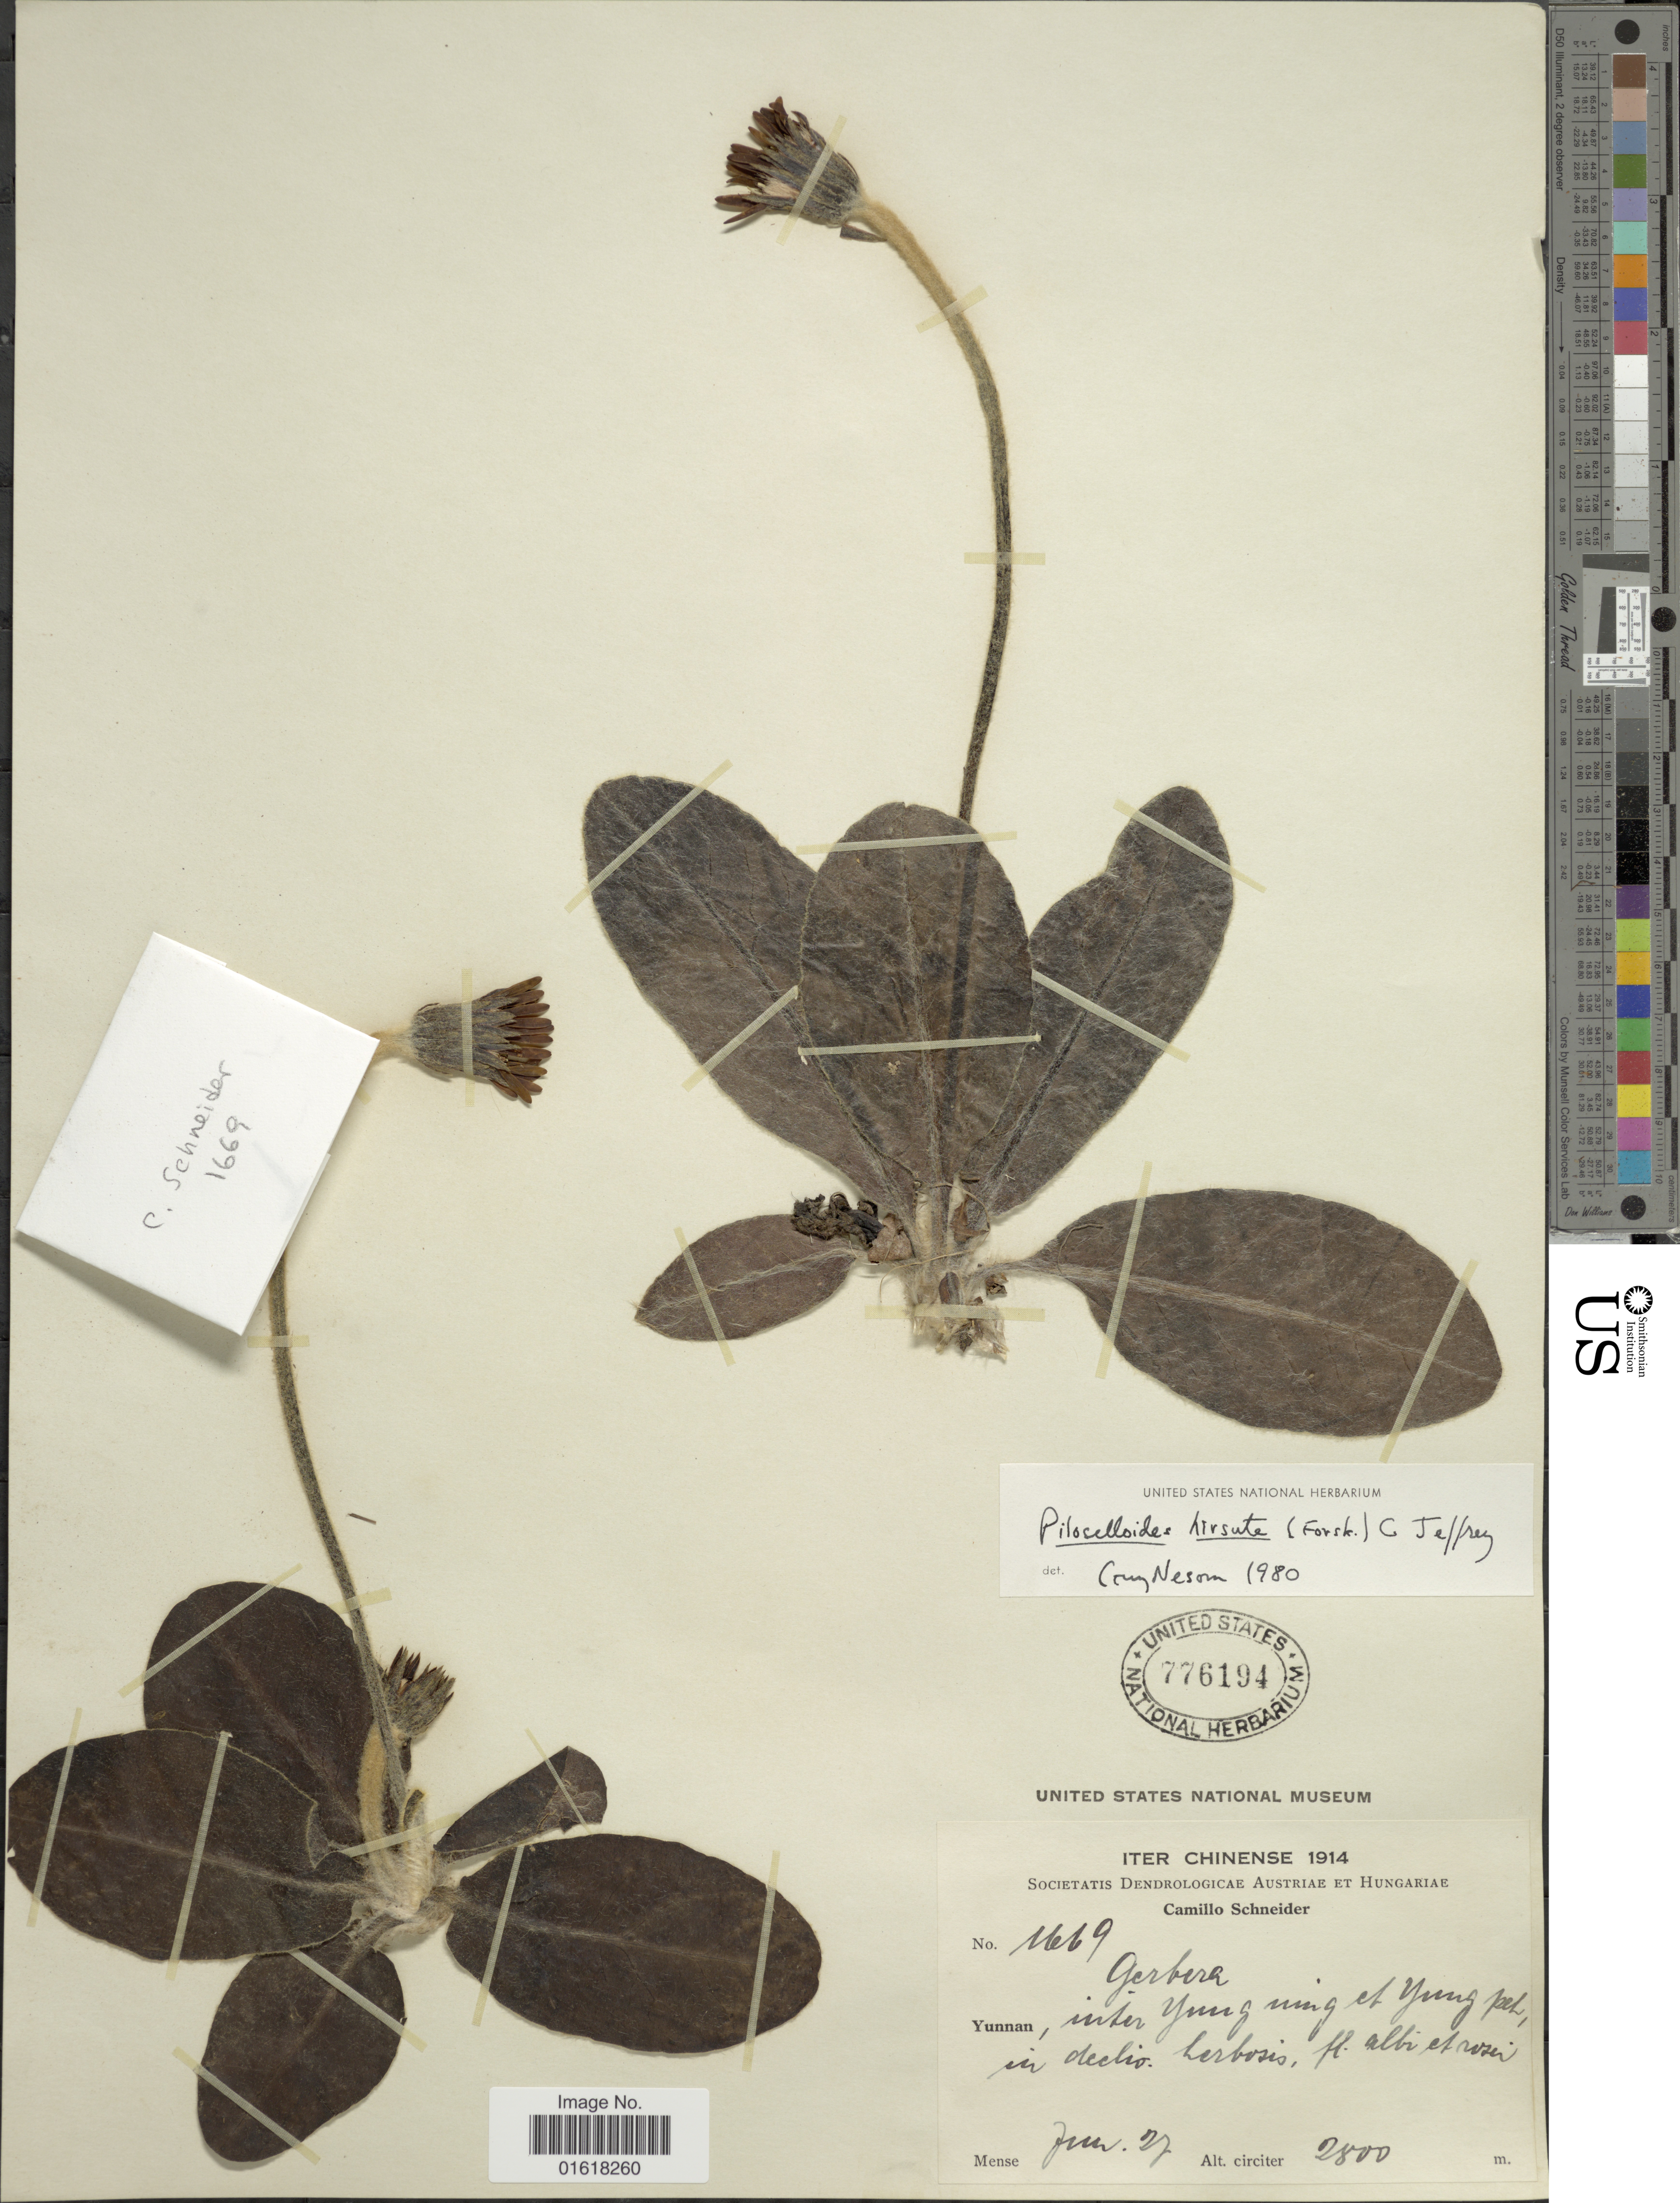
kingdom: Plantae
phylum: Tracheophyta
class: Magnoliopsida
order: Asterales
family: Asteraceae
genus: Piloselloides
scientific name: Piloselloides hirsuta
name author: (Forssk.) C. Jeffrey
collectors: C. K. Schneider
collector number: meb 9*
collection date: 1914-06-27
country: China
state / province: Yunnan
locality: Inter Yung ming et Yung peh, in deciv. herbosis, fl. albi et rosen [interpreted]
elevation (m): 2800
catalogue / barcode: US 776194